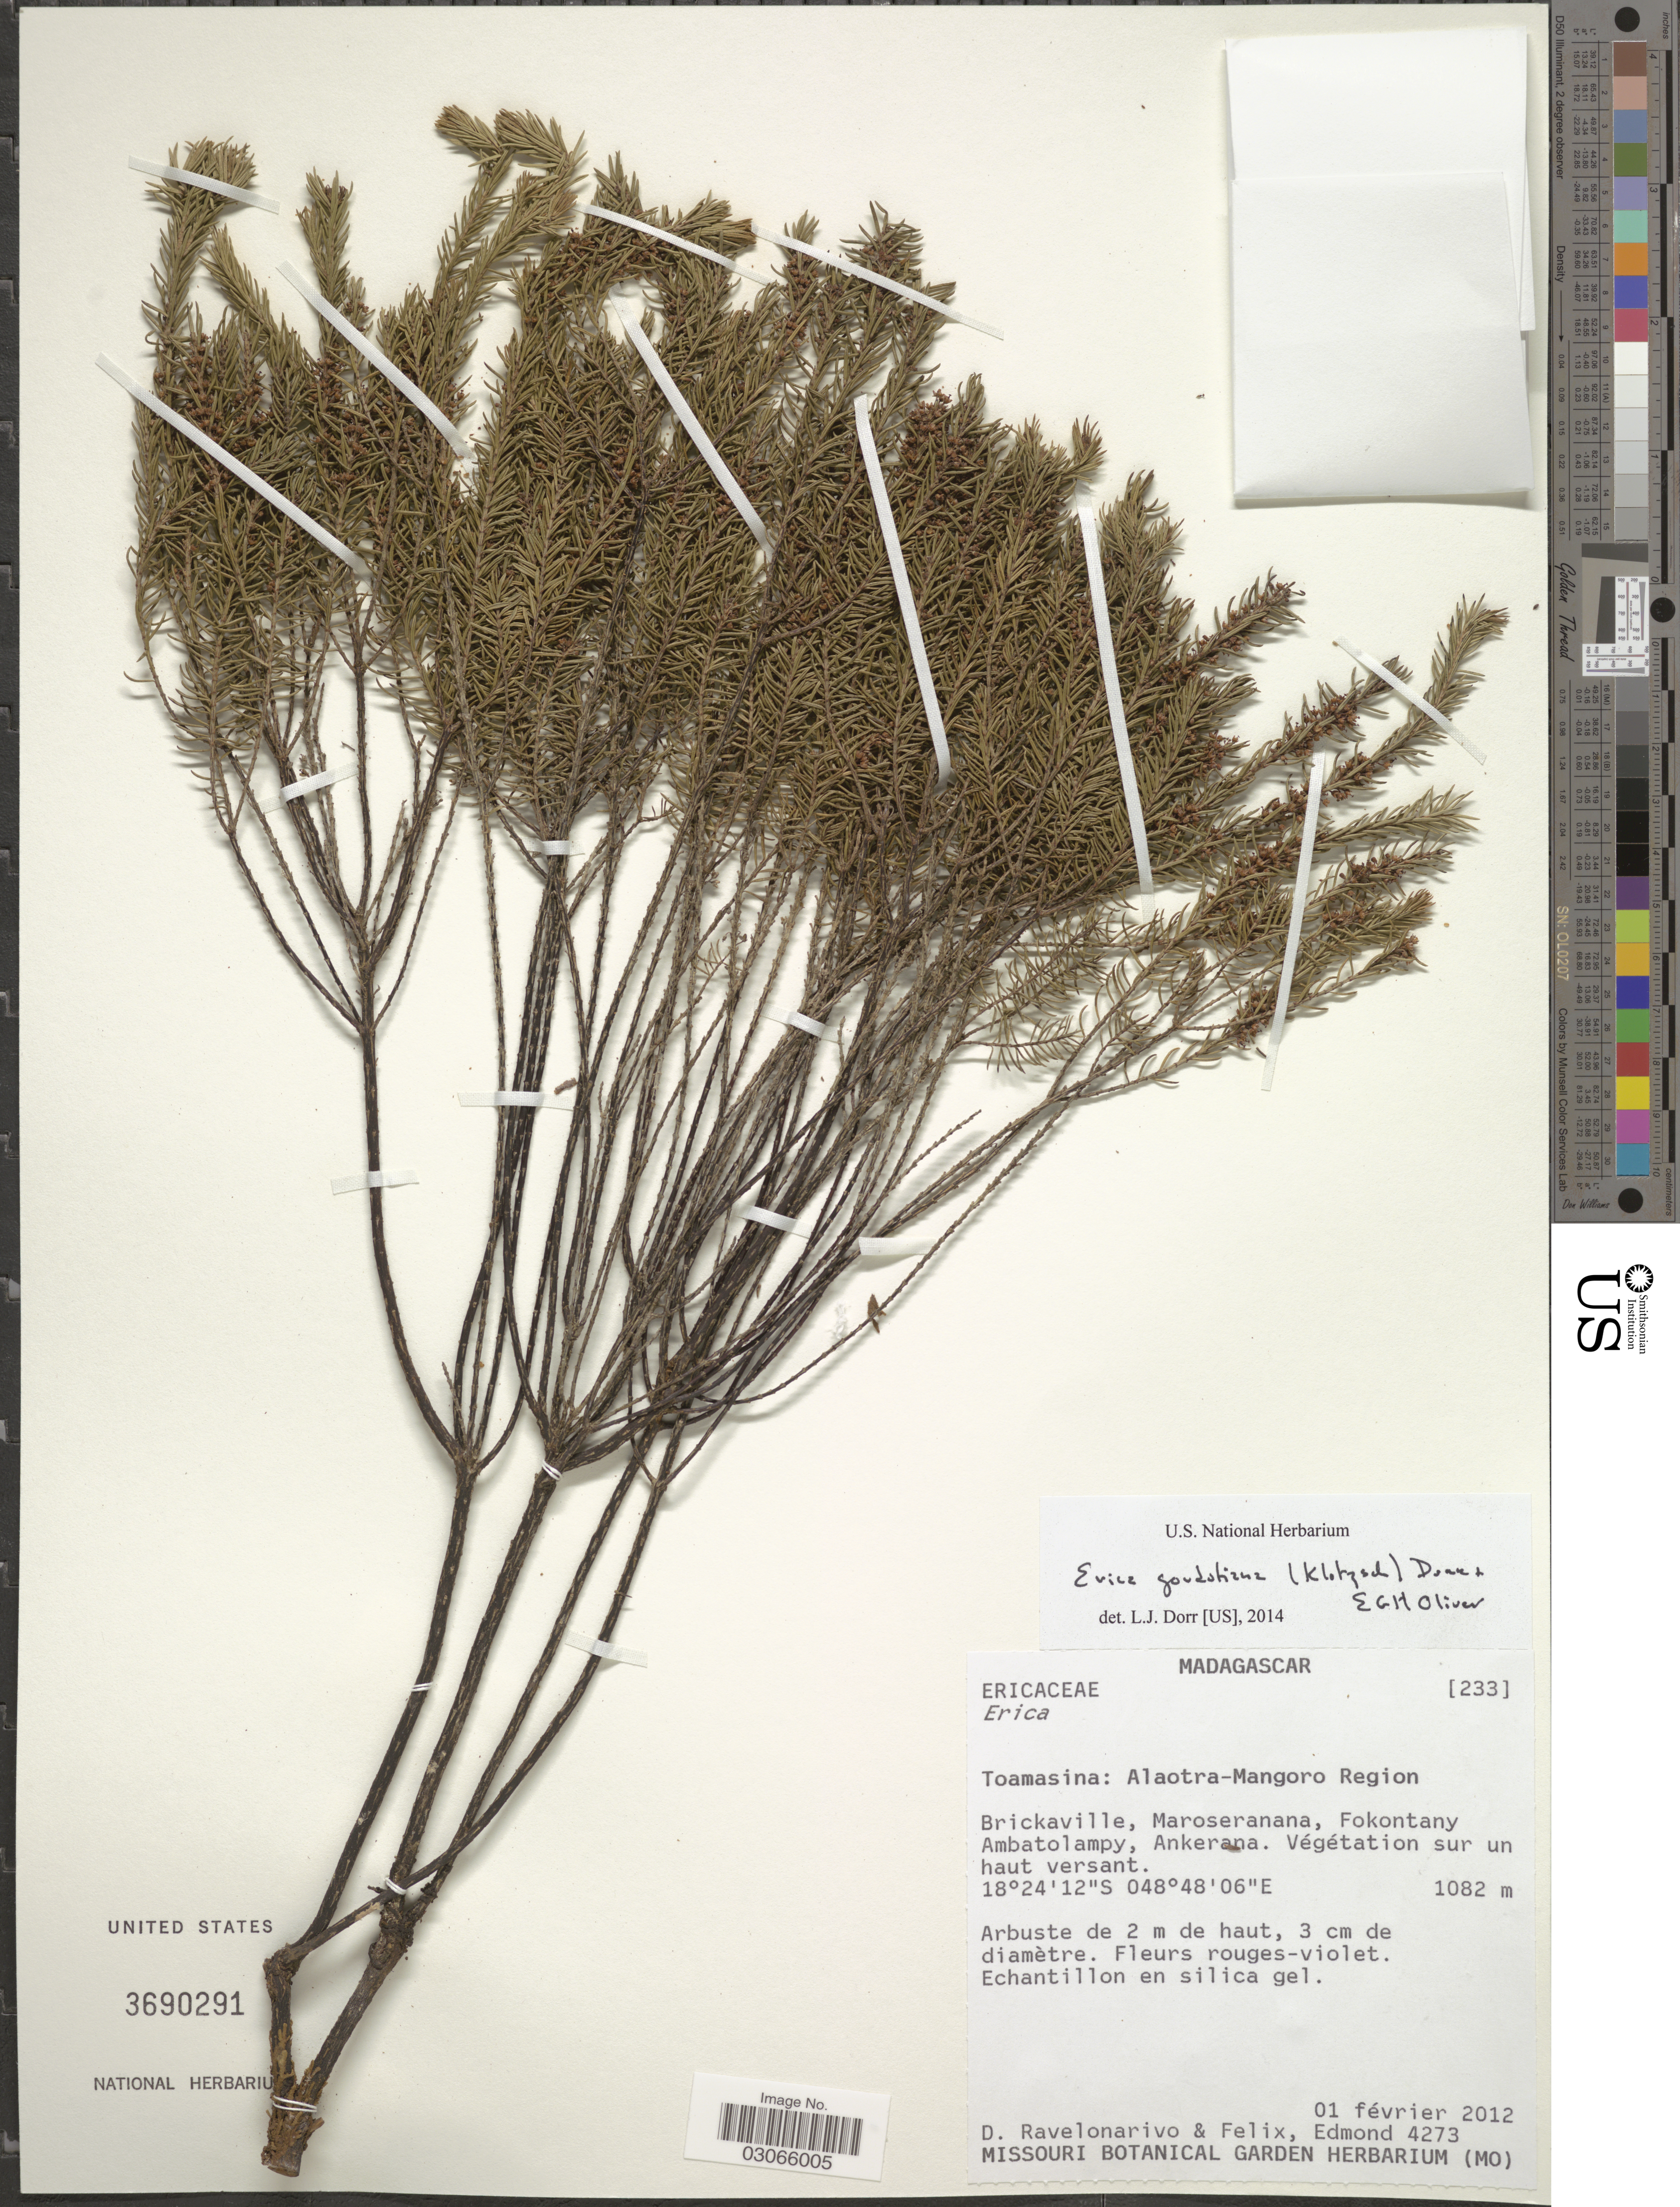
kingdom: Plantae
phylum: Tracheophyta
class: Magnoliopsida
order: Ericales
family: Ericaceae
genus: Erica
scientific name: Erica goudotiana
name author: (Klotzsch) Dorr & E.G.H. Oliv.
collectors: D. Ravelonarivo & F. Edmond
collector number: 4273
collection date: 2012-02-01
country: Madagascar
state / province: Alaotra Mangoro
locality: Alaotra-Mangoro Region. Brickaville, Maroseranana, Fokontany Ambatolampy, Ankerana.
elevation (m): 1082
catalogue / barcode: US 3690291